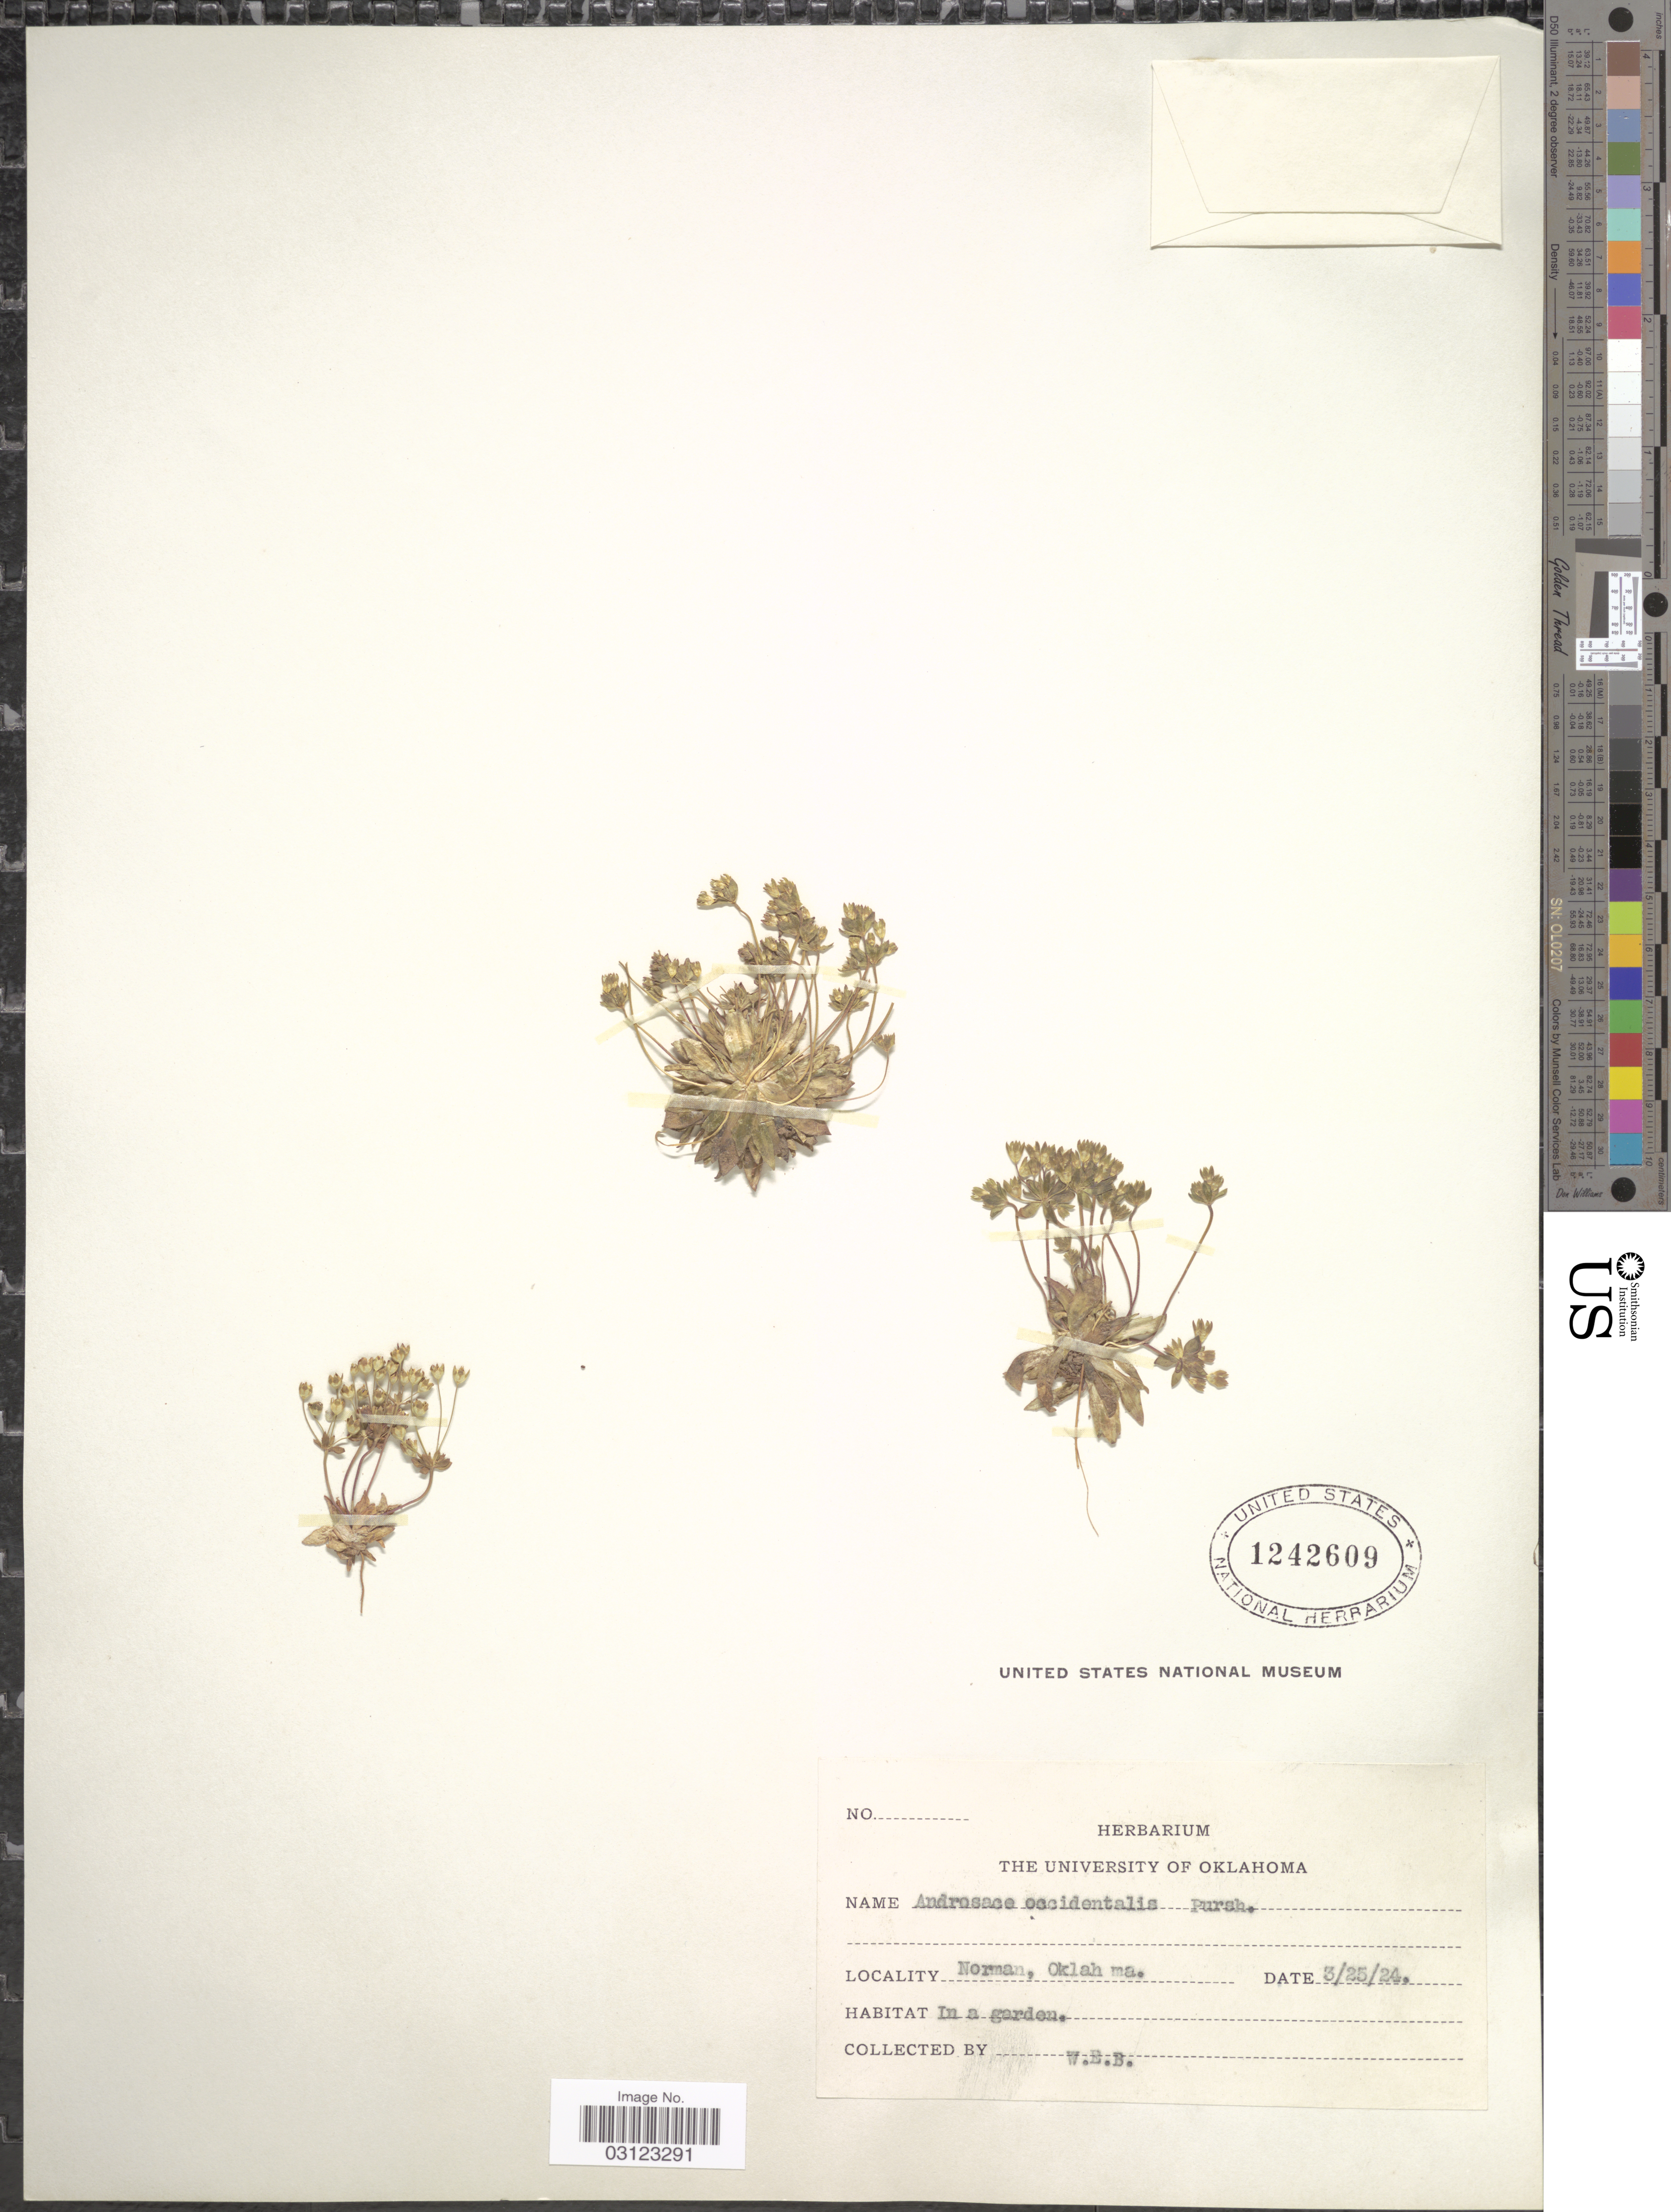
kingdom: Plantae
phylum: Tracheophyta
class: Magnoliopsida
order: Ericales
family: Primulaceae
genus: Androsace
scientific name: Androsace occidentalis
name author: (Pursh) Pursh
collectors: W. E. B.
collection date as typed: Transcribed d/m/y: 25/3/24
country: United States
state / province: Oklahoma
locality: Norman. In a garden.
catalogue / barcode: US 1242609